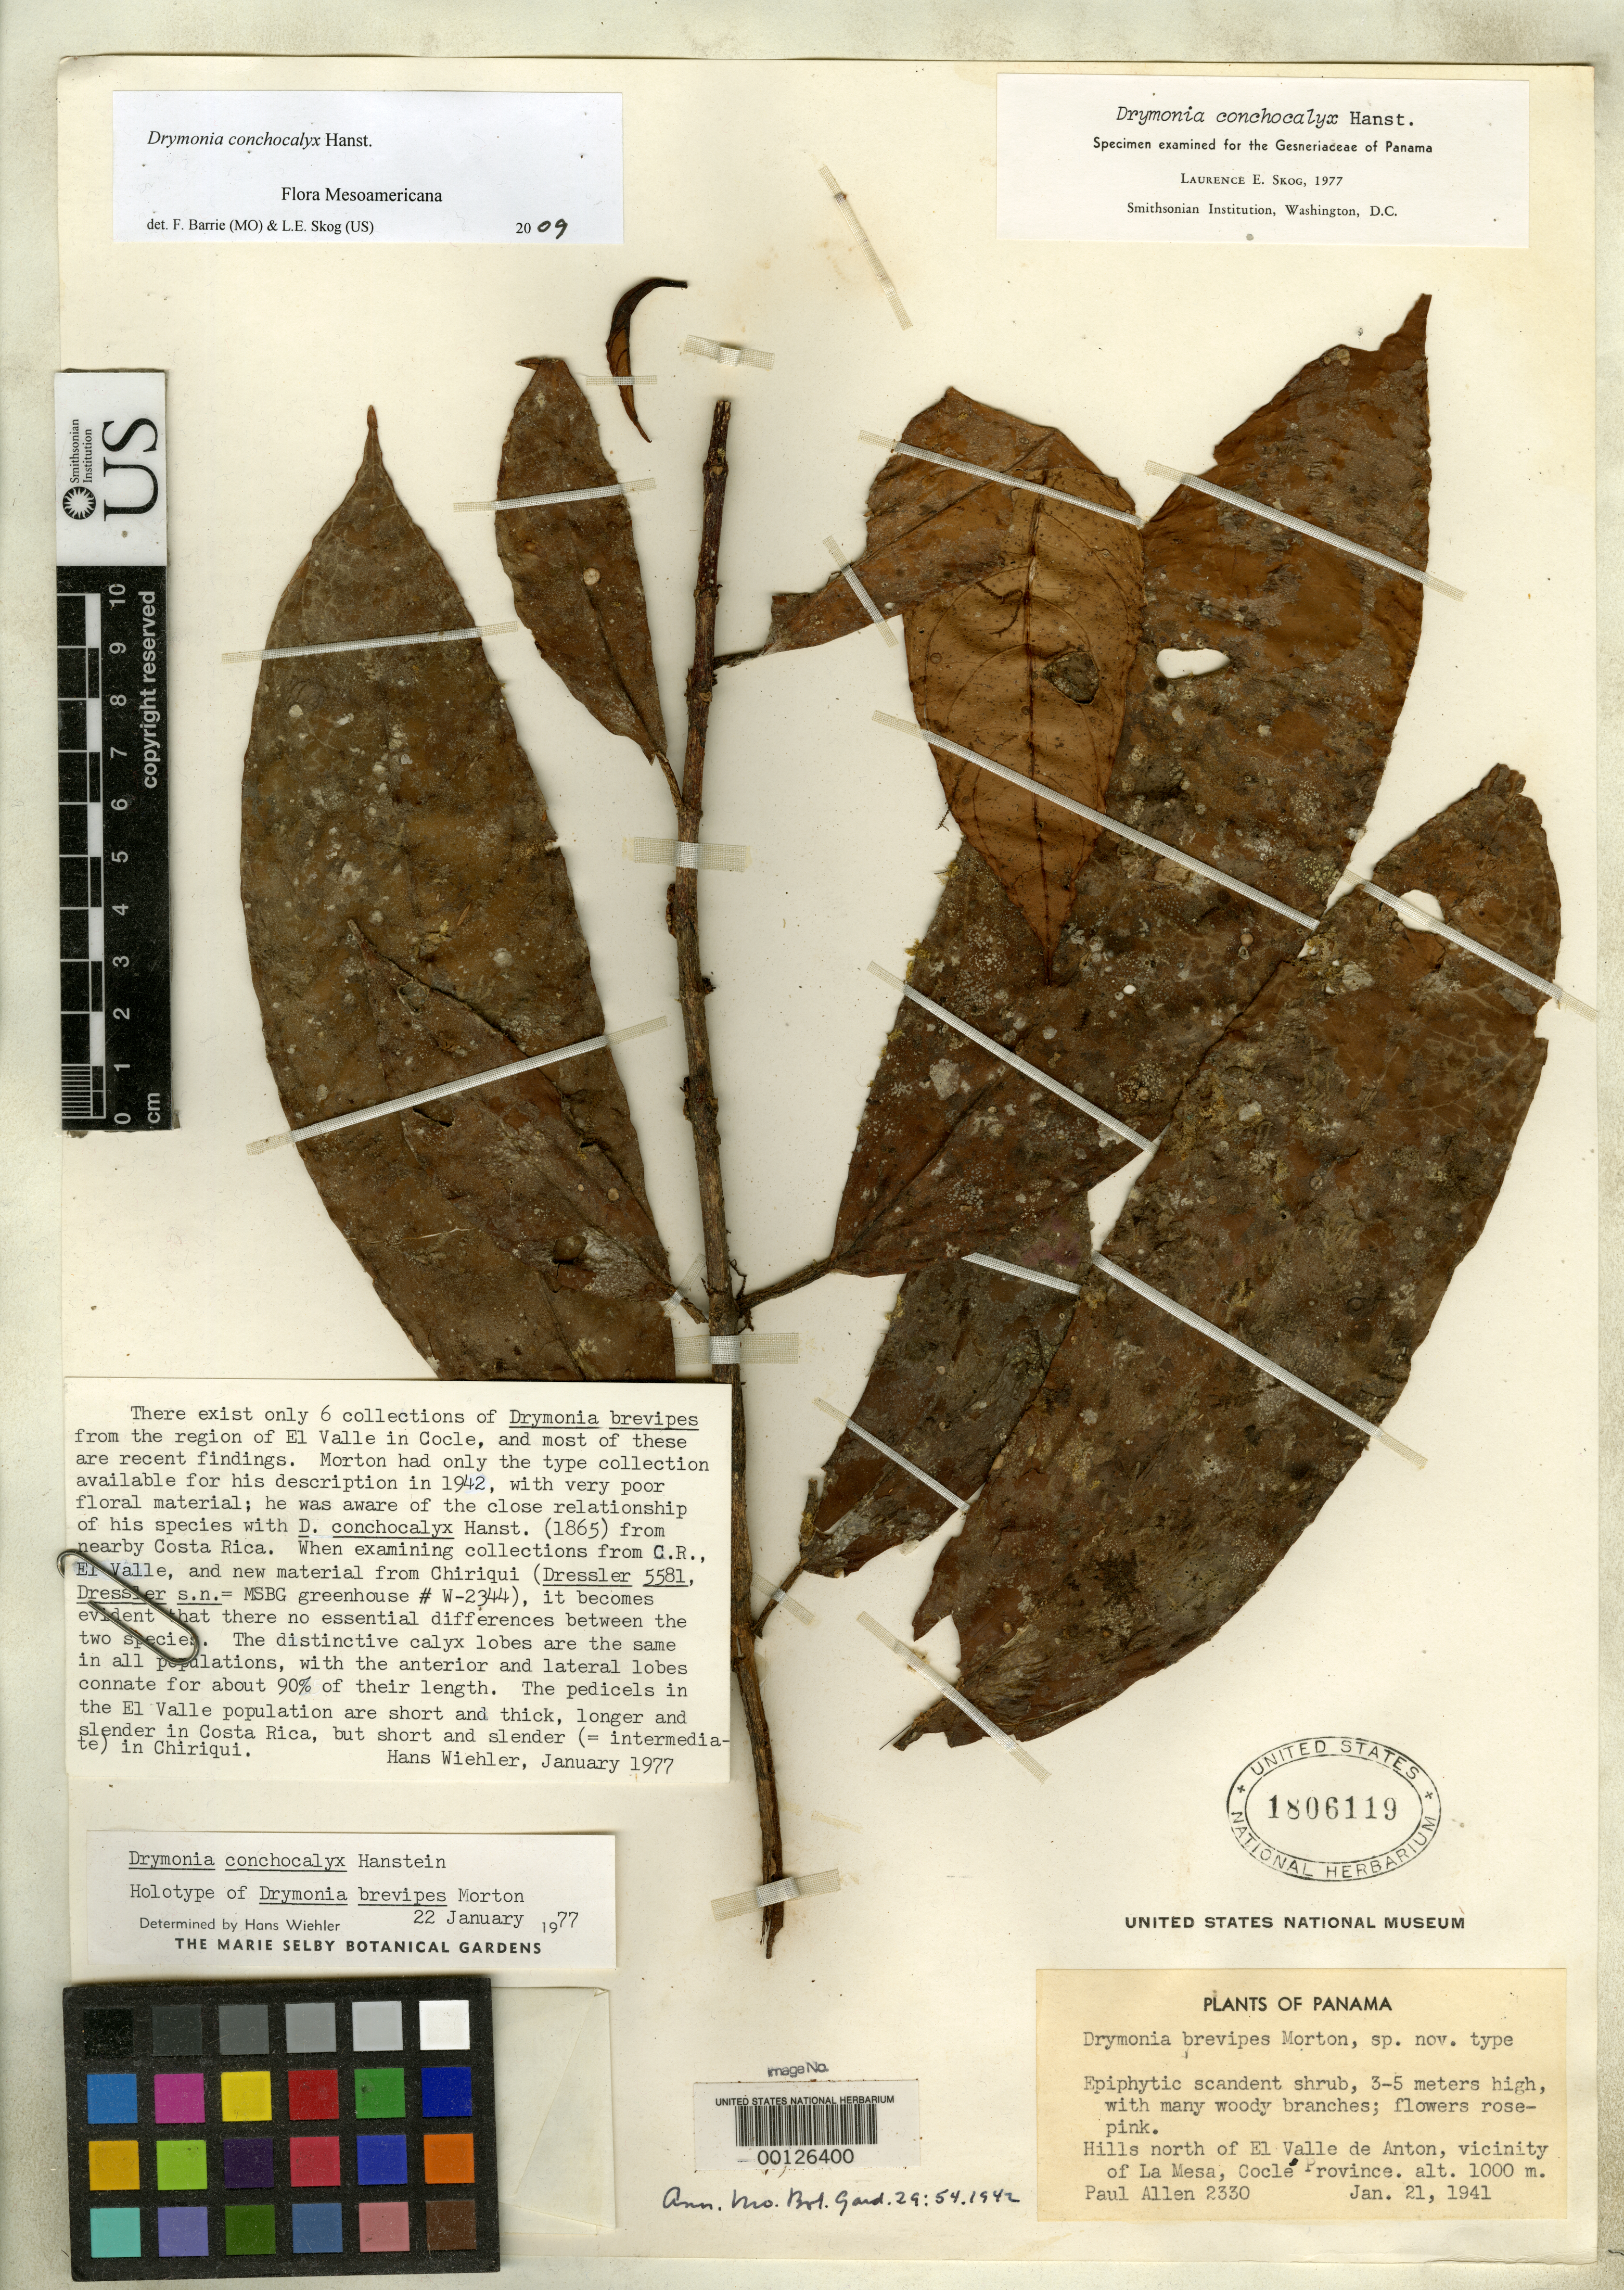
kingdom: Plantae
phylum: Tracheophyta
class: Magnoliopsida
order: Lamiales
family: Gesneriaceae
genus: Drymonia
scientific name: Drymonia brevipes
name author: C.V. Morton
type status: Holotype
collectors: P. H. Allen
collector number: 2330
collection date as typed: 21 Jan 1941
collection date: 1941-01-21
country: Panama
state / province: Coclé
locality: Hills in vicinity of La Mesa, N of el Valley De Anton.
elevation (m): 1000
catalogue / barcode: US 1806119